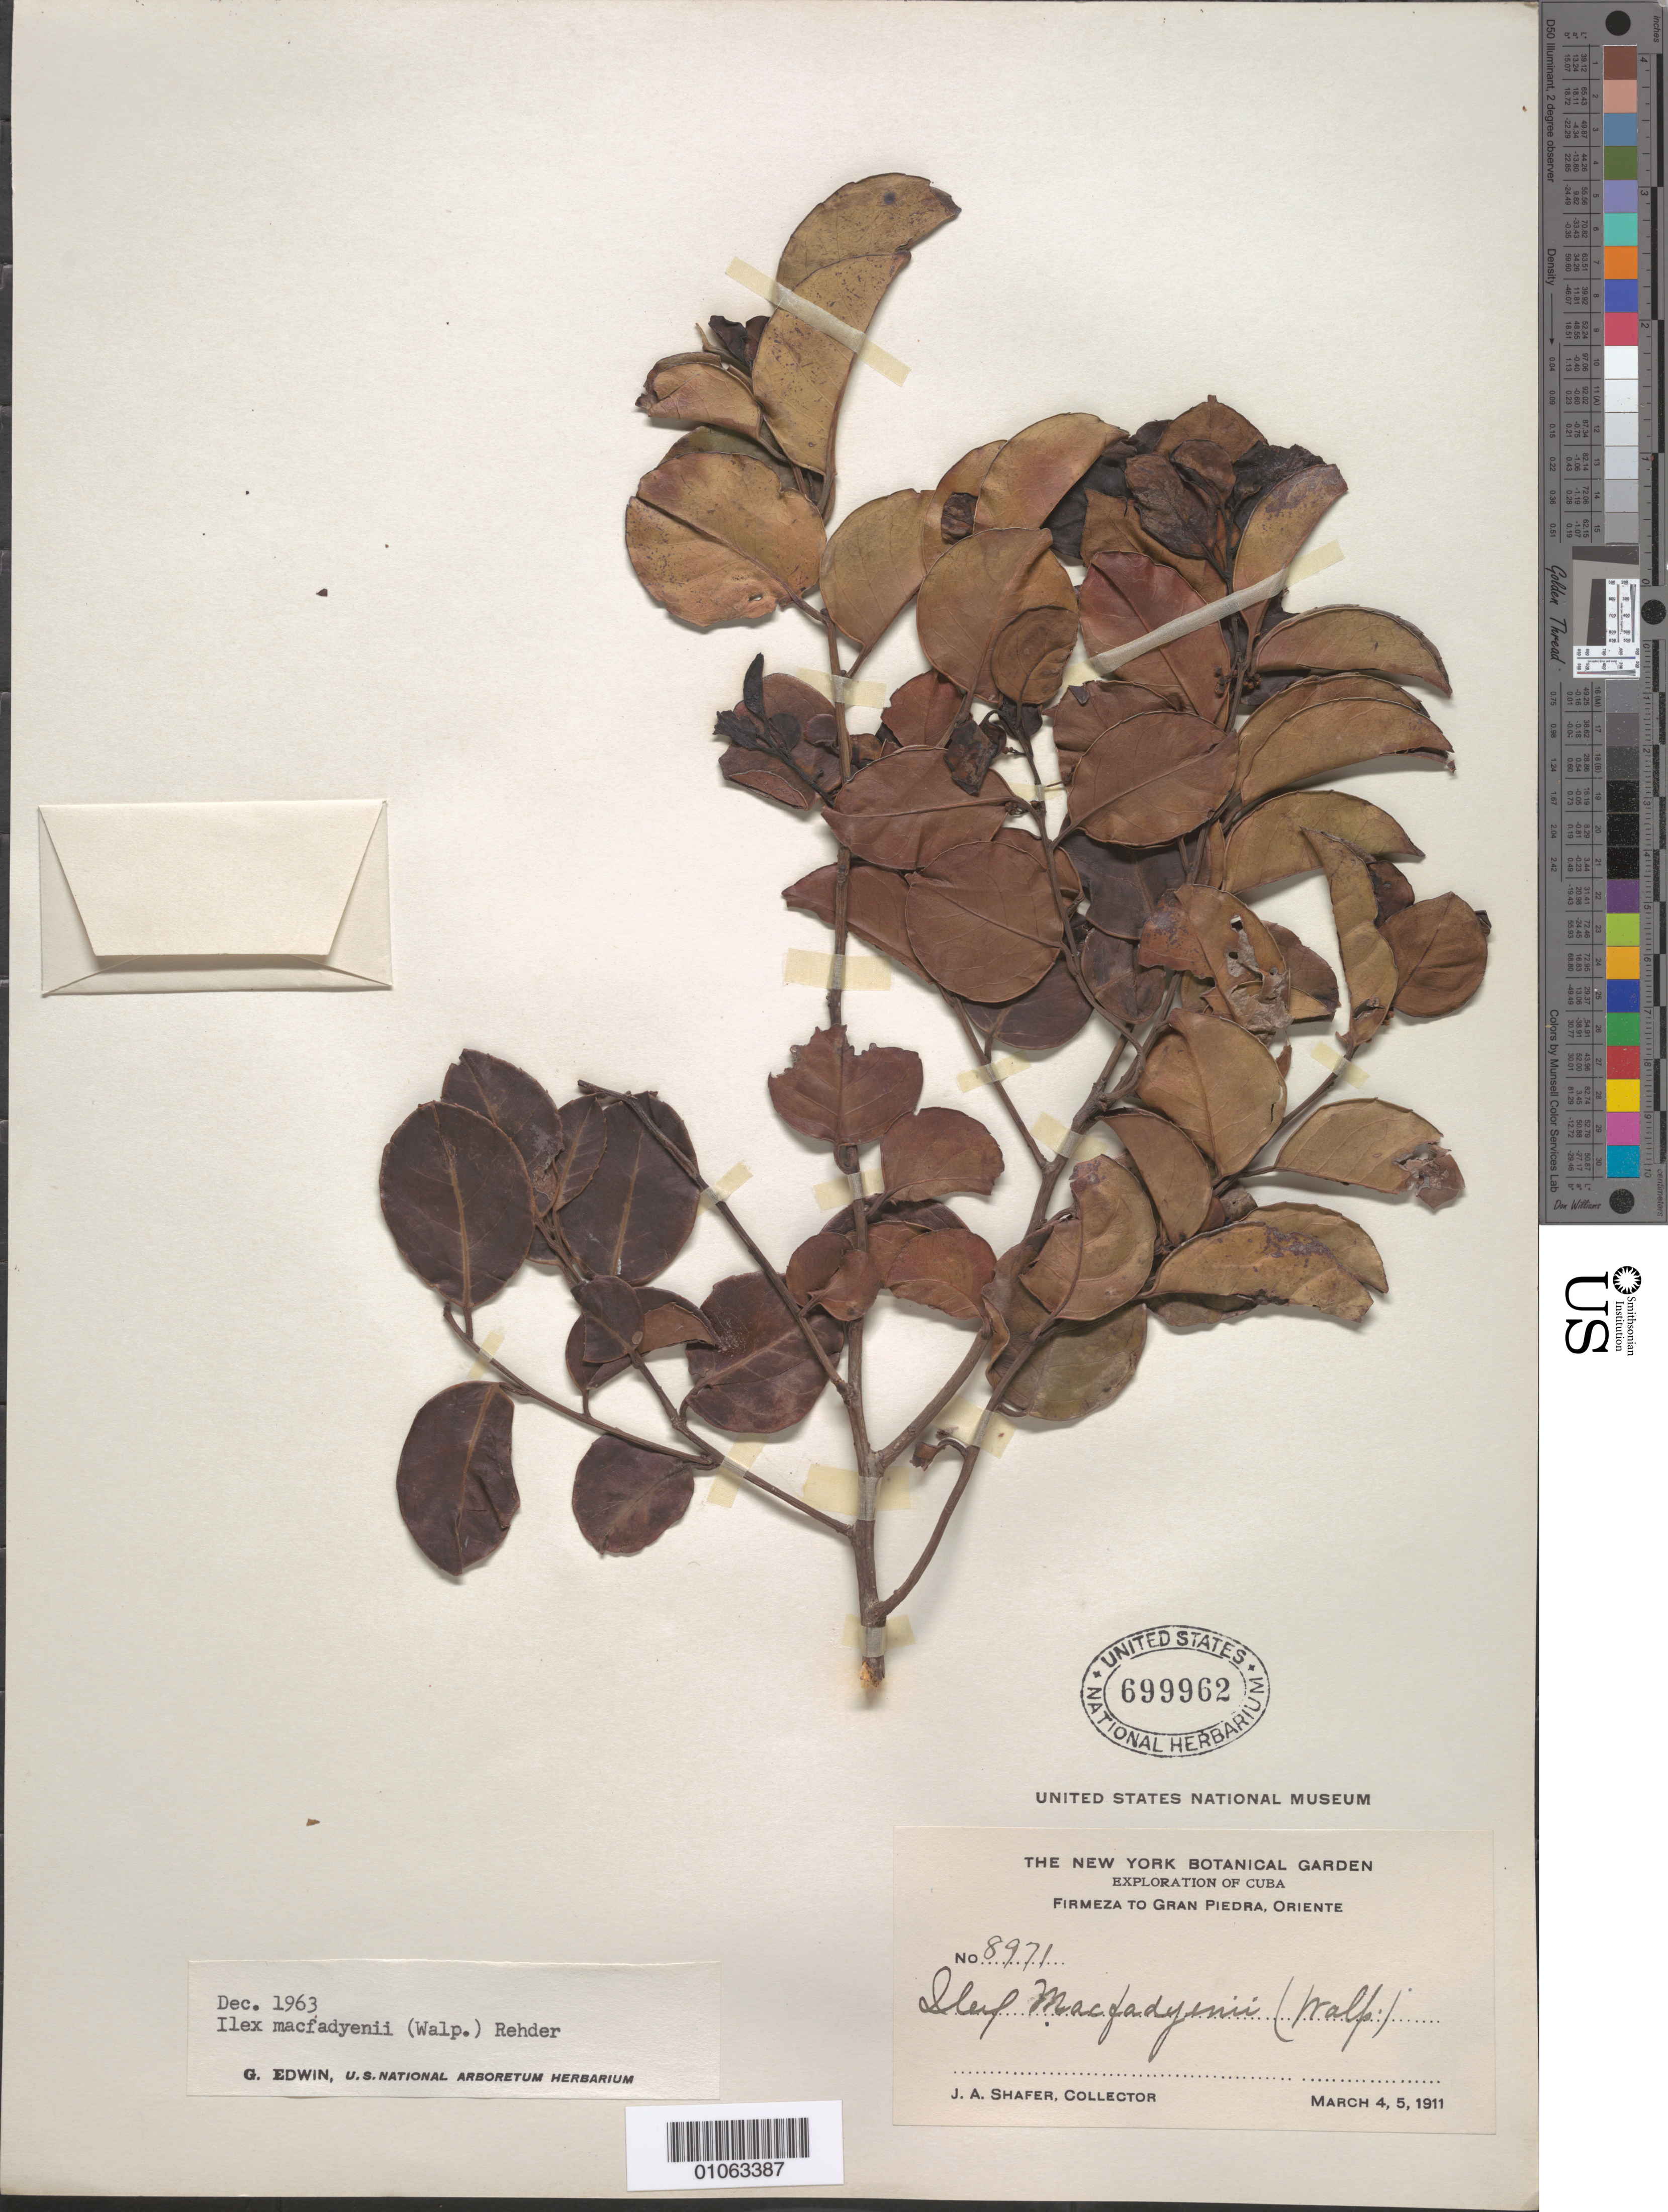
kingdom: Plantae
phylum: Tracheophyta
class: Magnoliopsida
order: Aquifoliales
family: Aquifoliaceae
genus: Ilex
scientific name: Ilex macfadyenii var. macfadyenii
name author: (Walp.) Rehder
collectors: J. A. Shafer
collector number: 8971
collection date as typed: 04 Mar 1911 to 05 Mar 1911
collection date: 1911-03-04/1911-03-05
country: Cuba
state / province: Oriente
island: Cuba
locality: Firmeza to Gran Piedra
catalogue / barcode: US 699962